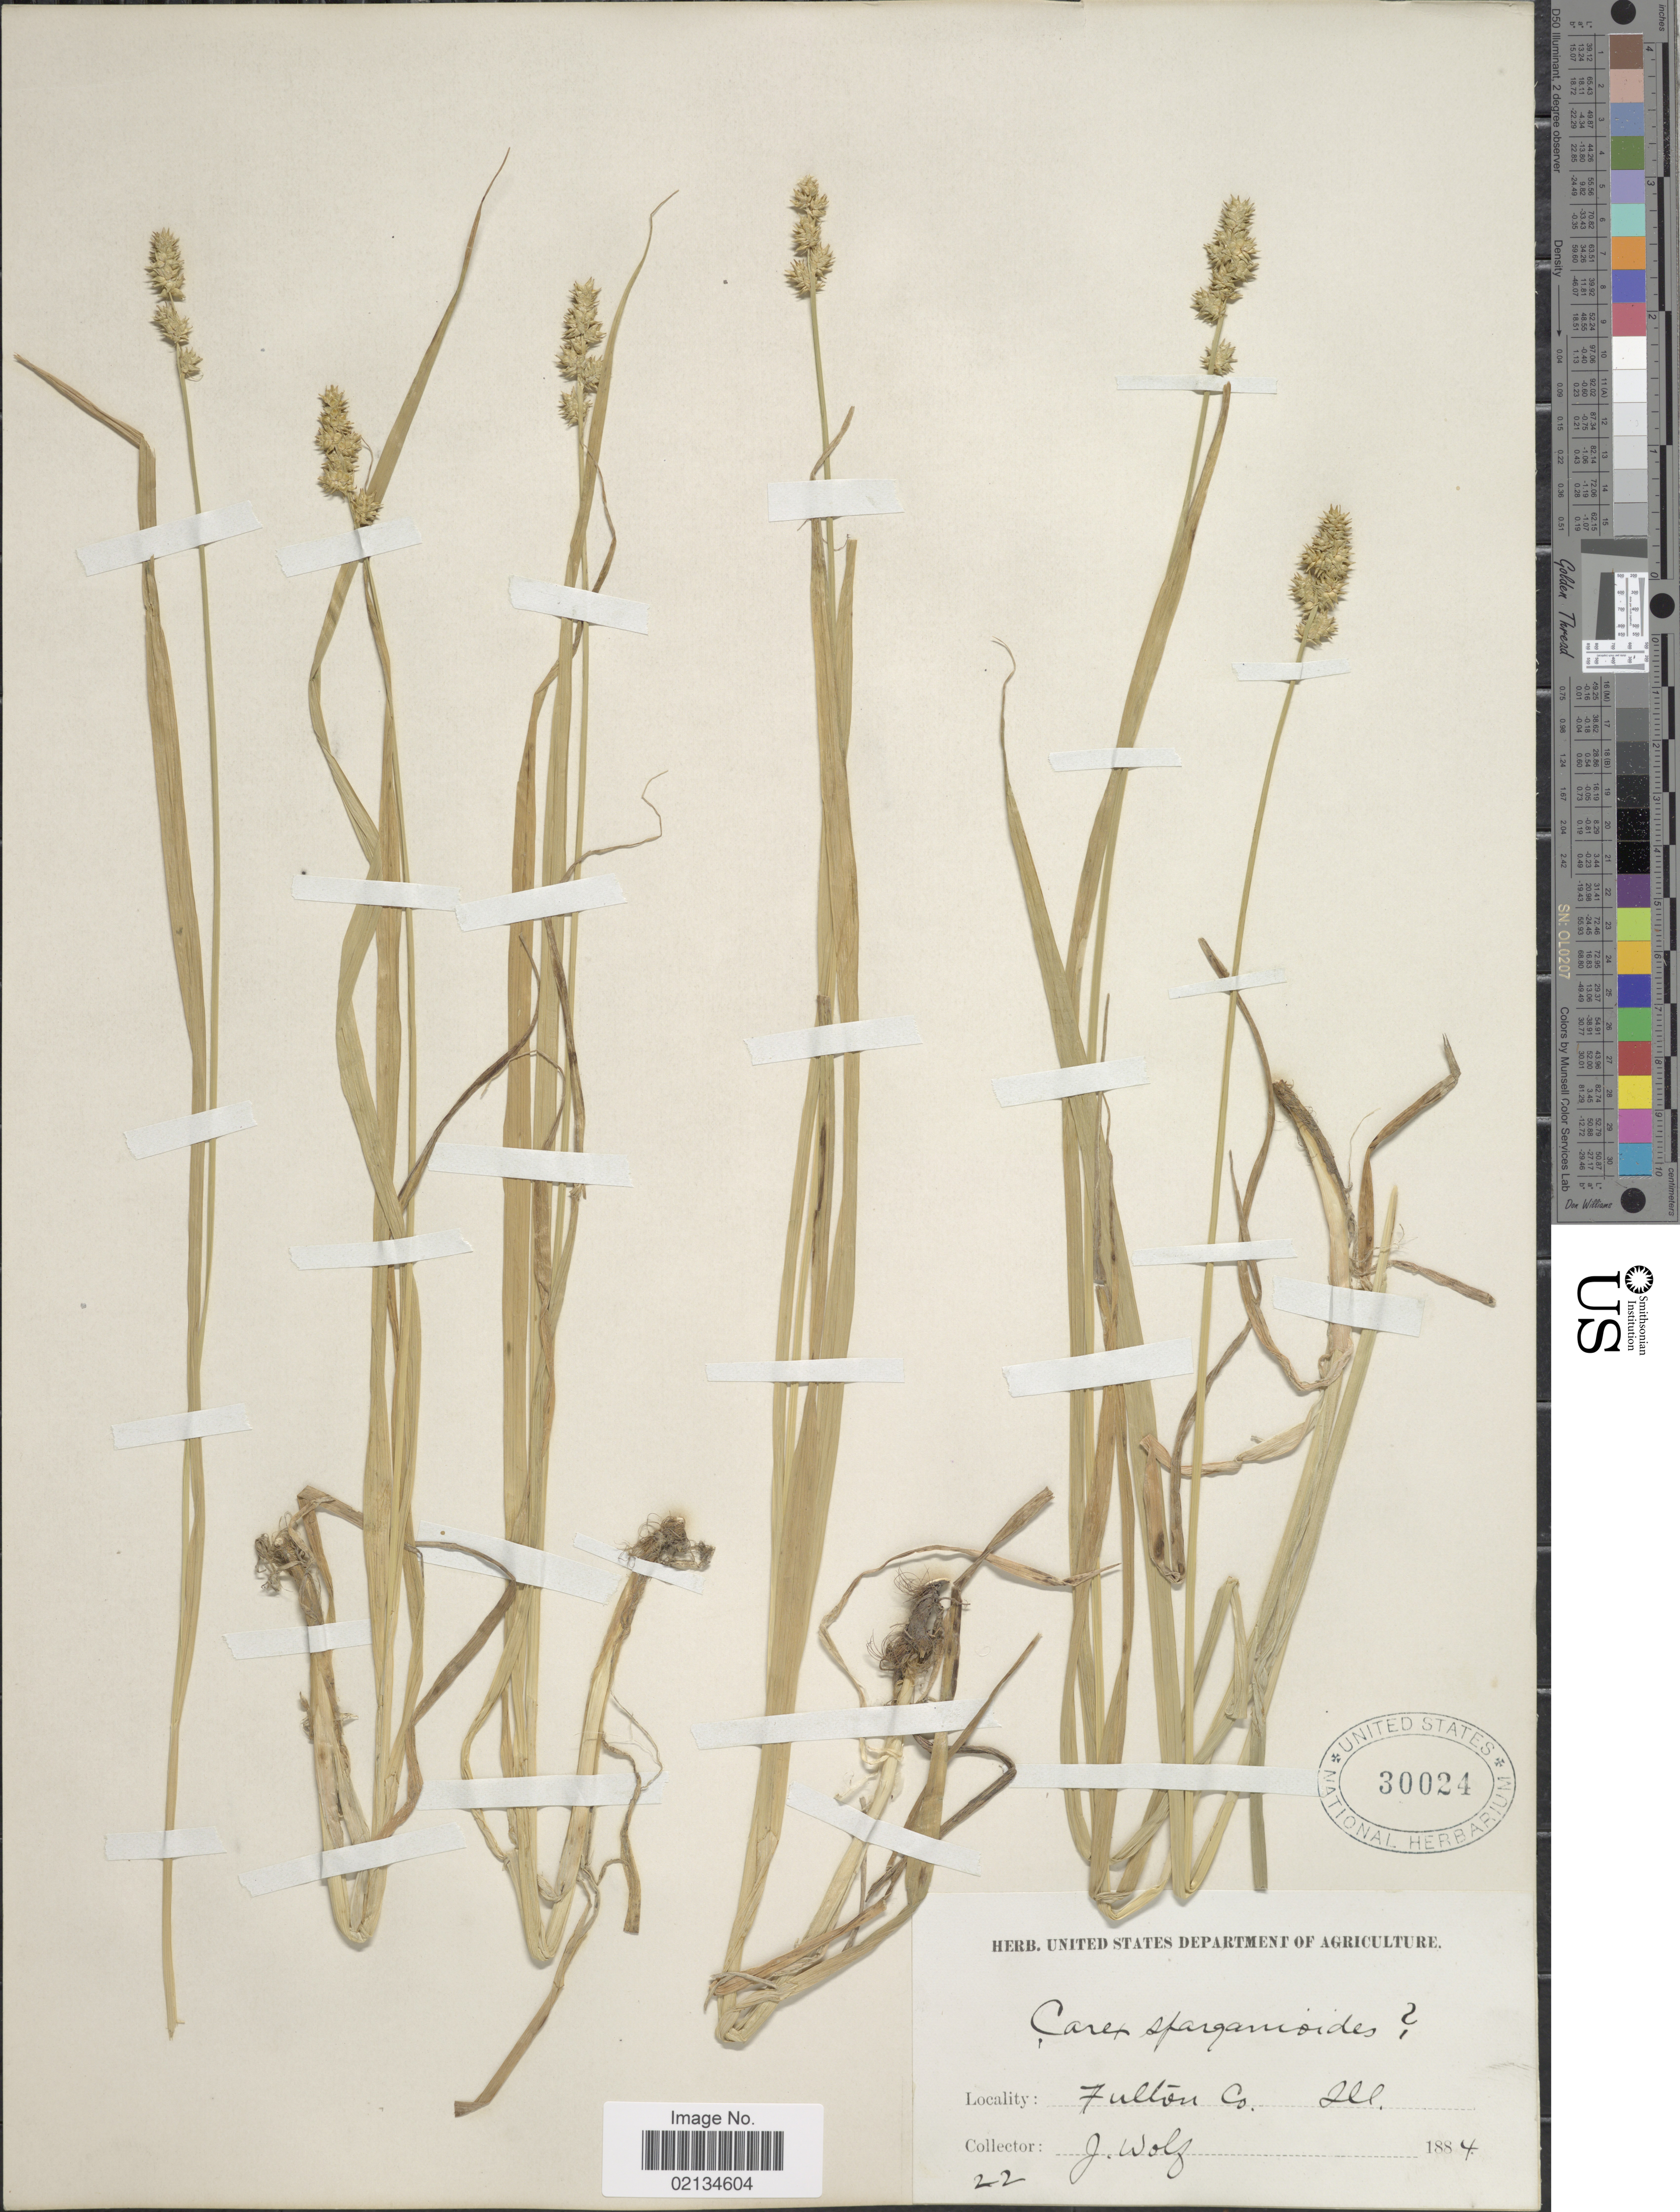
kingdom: Plantae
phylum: Tracheophyta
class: Liliopsida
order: Poales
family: Cyperaceae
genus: Carex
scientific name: Carex sparganioides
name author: Muhl. ex Willd.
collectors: J. Wolf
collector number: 22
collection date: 1884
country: United States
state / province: Illinois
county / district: Fulton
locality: Fulton Co.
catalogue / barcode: US 30024